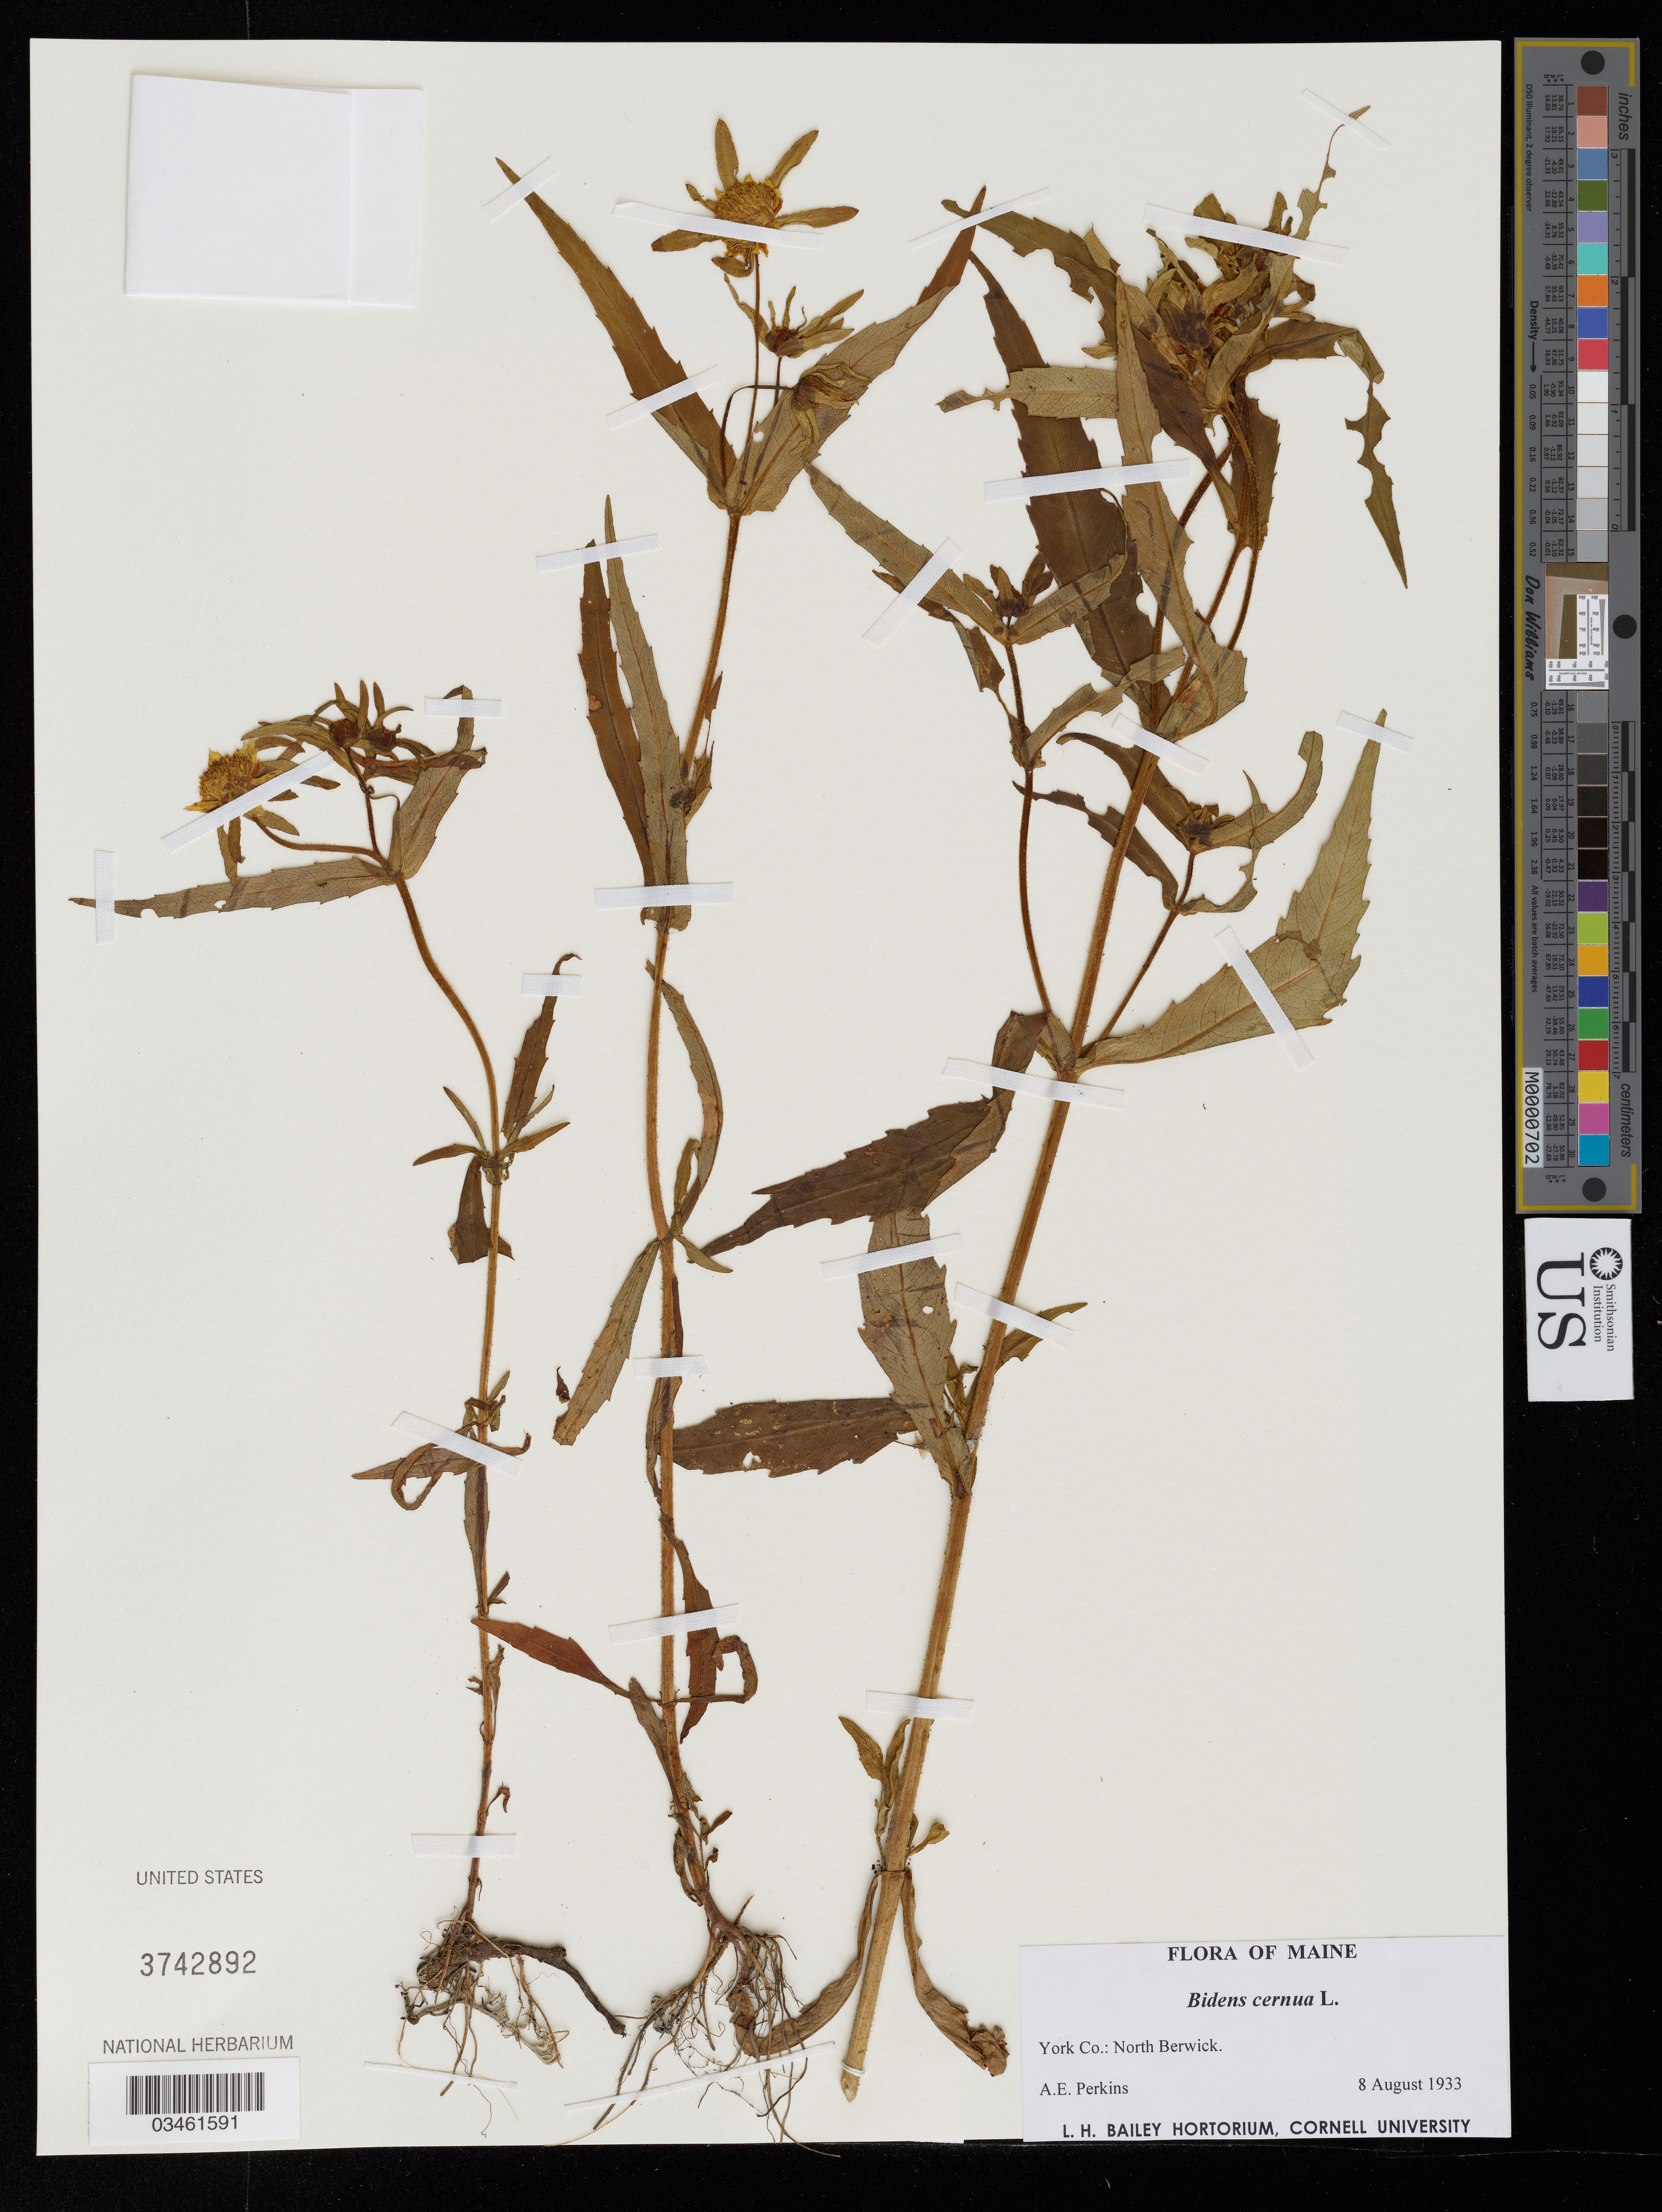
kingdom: Plantae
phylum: Tracheophyta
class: Magnoliopsida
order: Asterales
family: Asteraceae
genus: Bidens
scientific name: Bidens cernua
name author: L.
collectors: A. E. Perkins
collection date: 1933-08-08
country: United States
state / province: Maine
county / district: York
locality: York Co.: North of Berwick.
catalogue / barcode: US 2742892